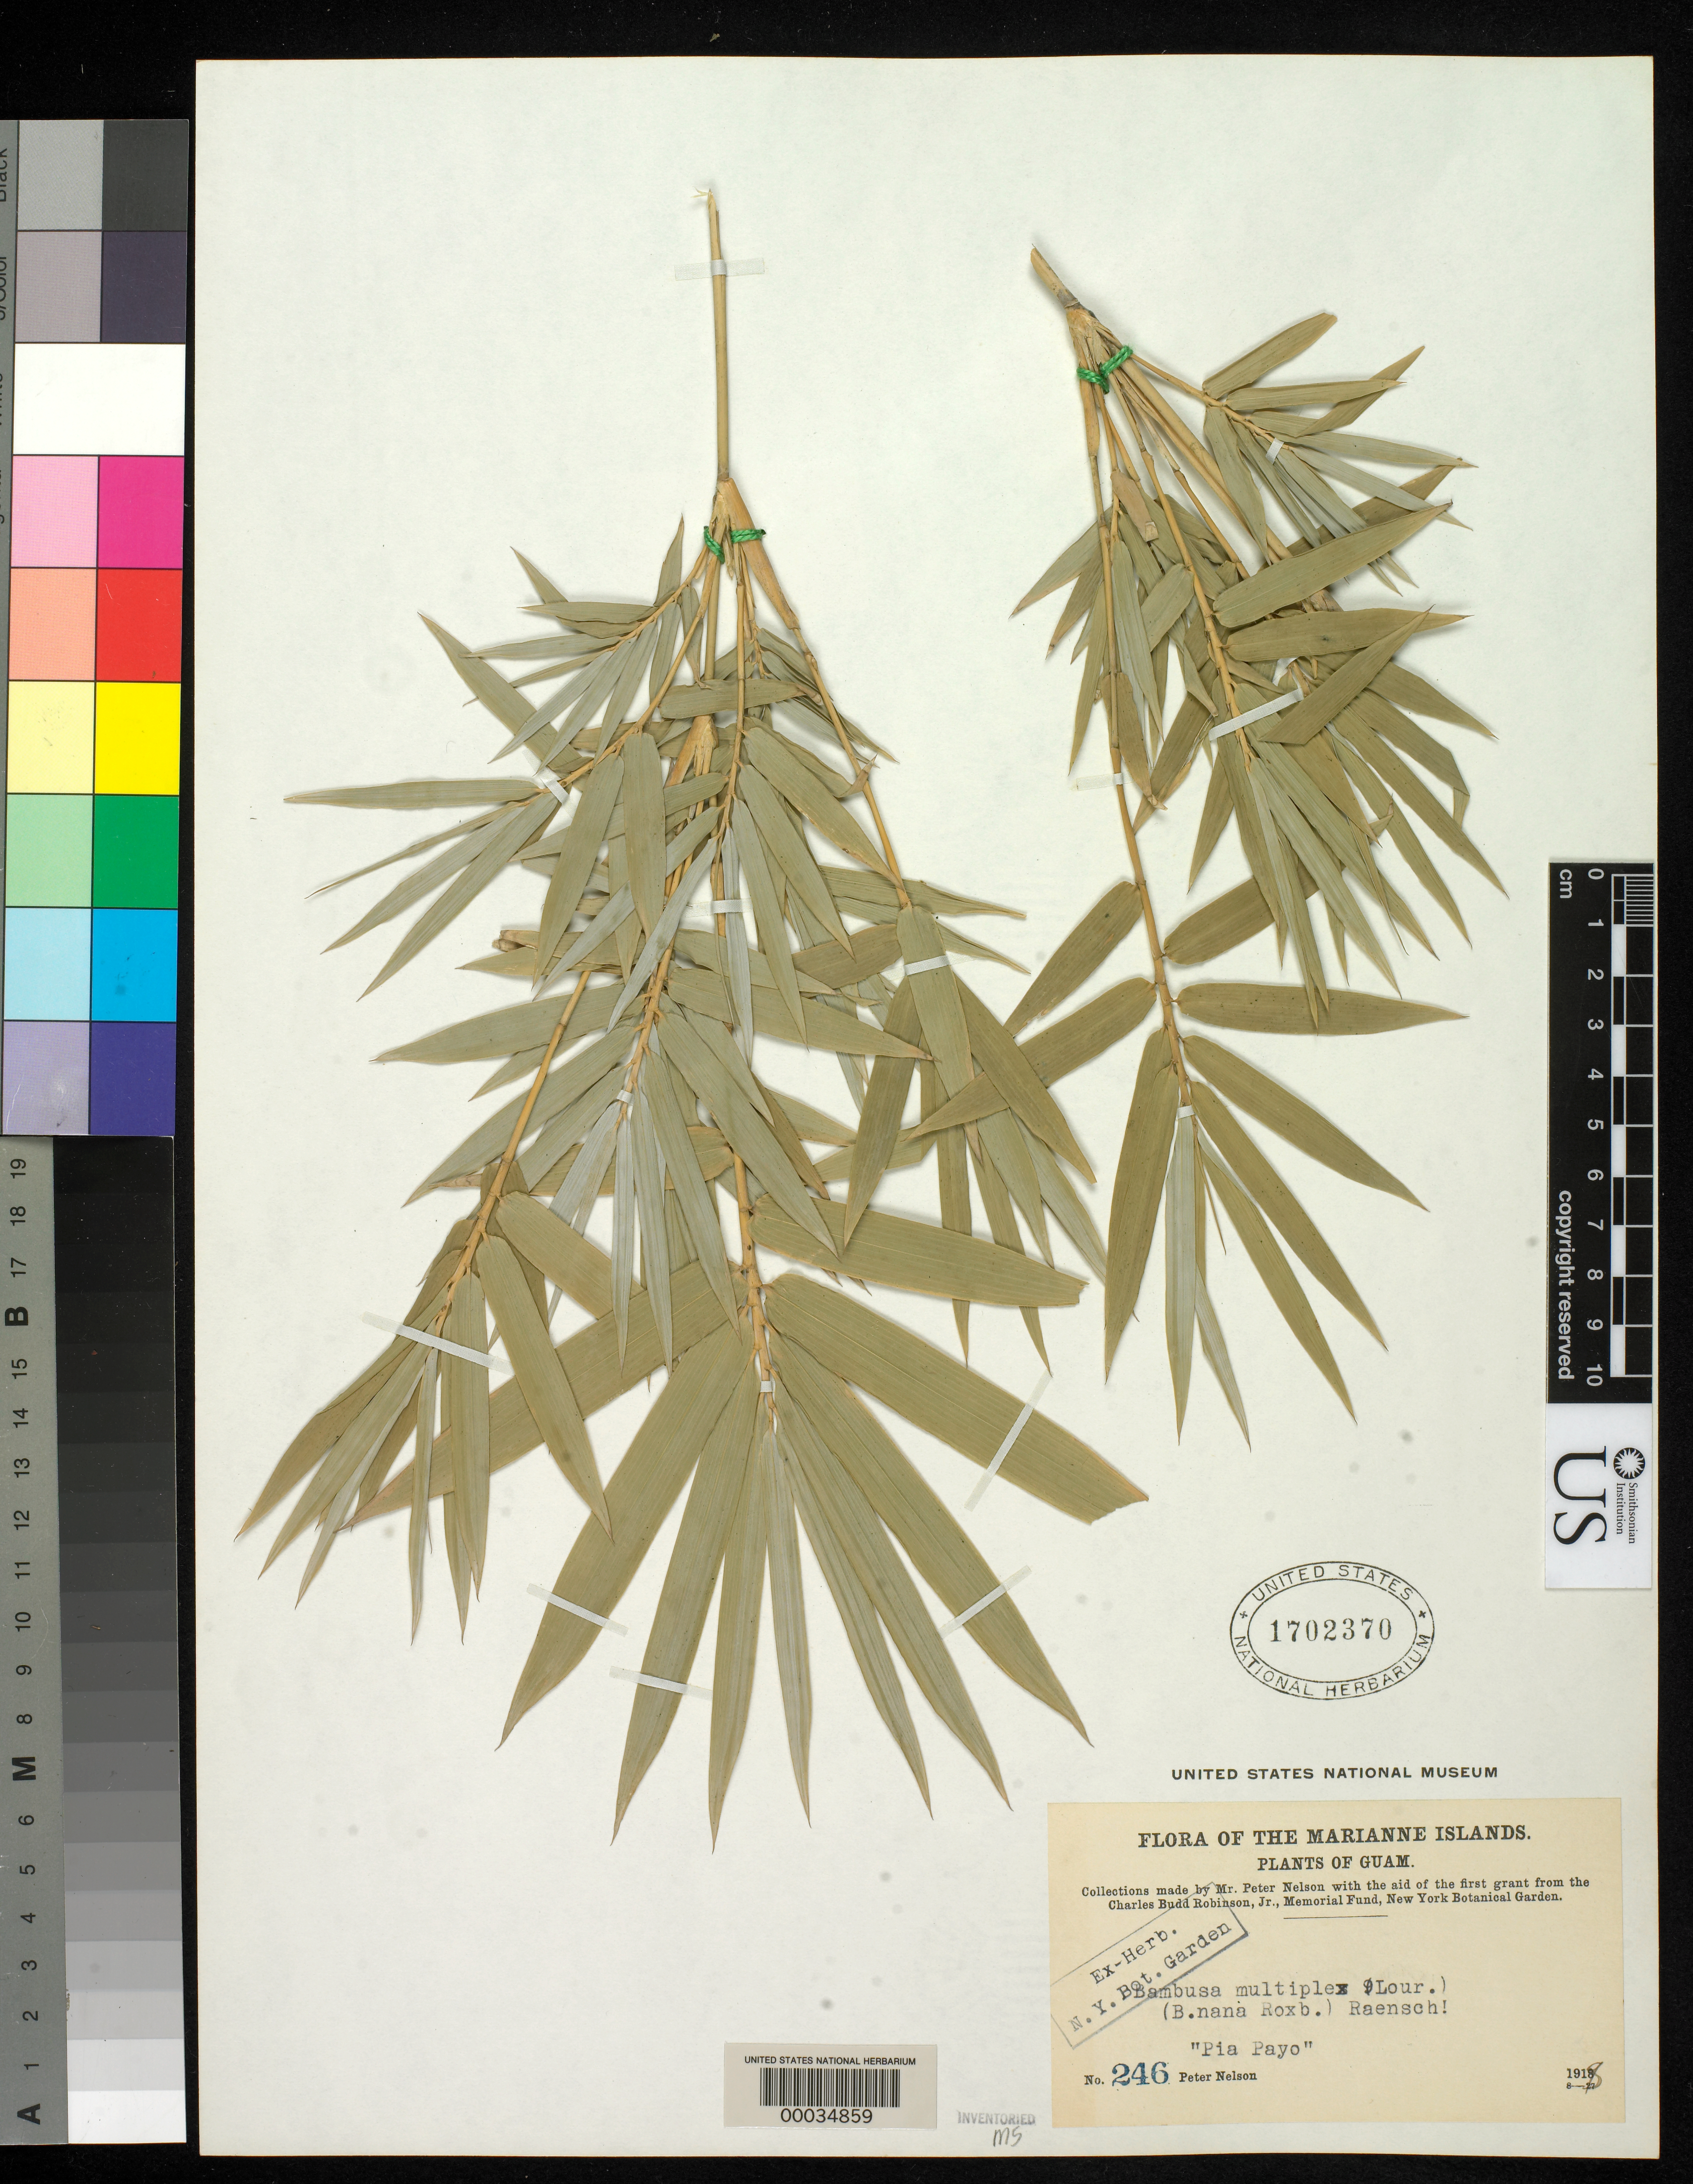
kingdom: Plantae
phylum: Tracheophyta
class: Liliopsida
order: Poales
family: Poaceae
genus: Bambusa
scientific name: Bambusa multiplex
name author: (Lour.) Raeusch. ex Schult. & Schult. f.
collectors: P. Nelson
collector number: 246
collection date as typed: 1918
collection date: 1918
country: Guam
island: Guam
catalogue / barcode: US 1702370